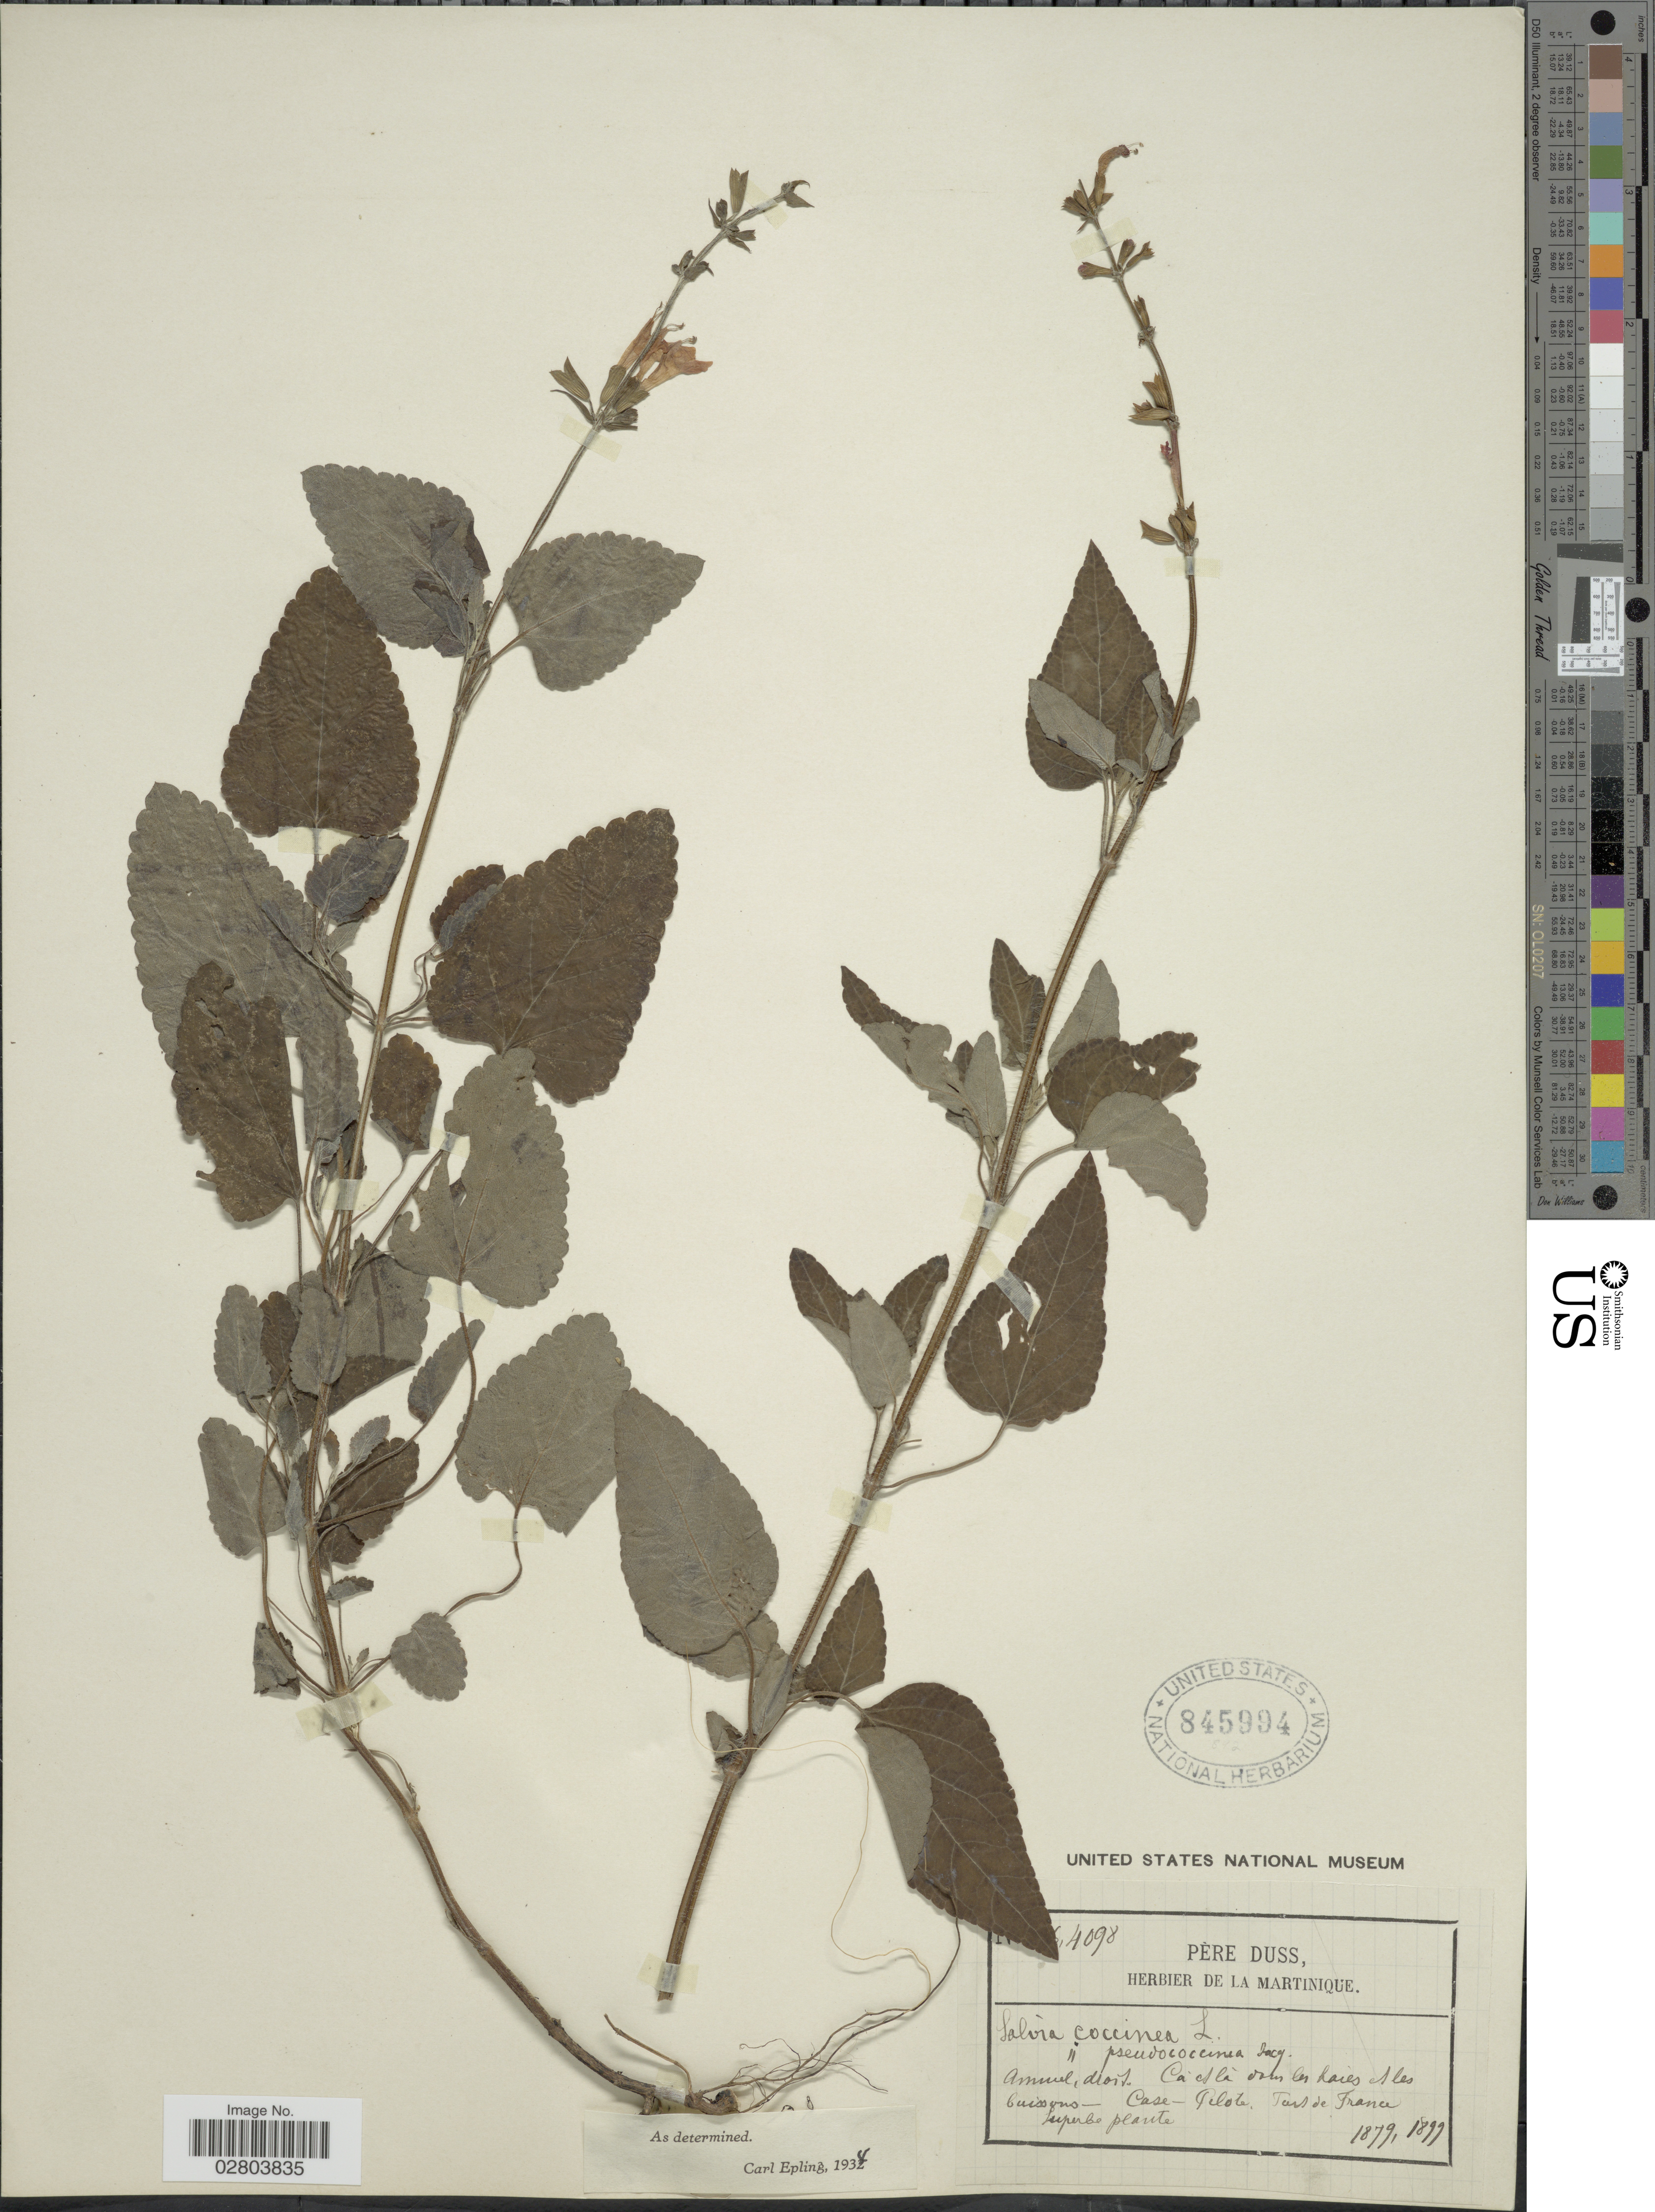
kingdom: Plantae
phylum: Tracheophyta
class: Magnoliopsida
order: Lamiales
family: Lamiaceae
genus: Salvia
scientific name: Salvia coccinea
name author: Etlinger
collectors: Père Duss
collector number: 64098*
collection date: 1879/1899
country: France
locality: Ca est la dans les haies et les Cuissono - Case - Pilote. Tars de France.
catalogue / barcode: US 845994